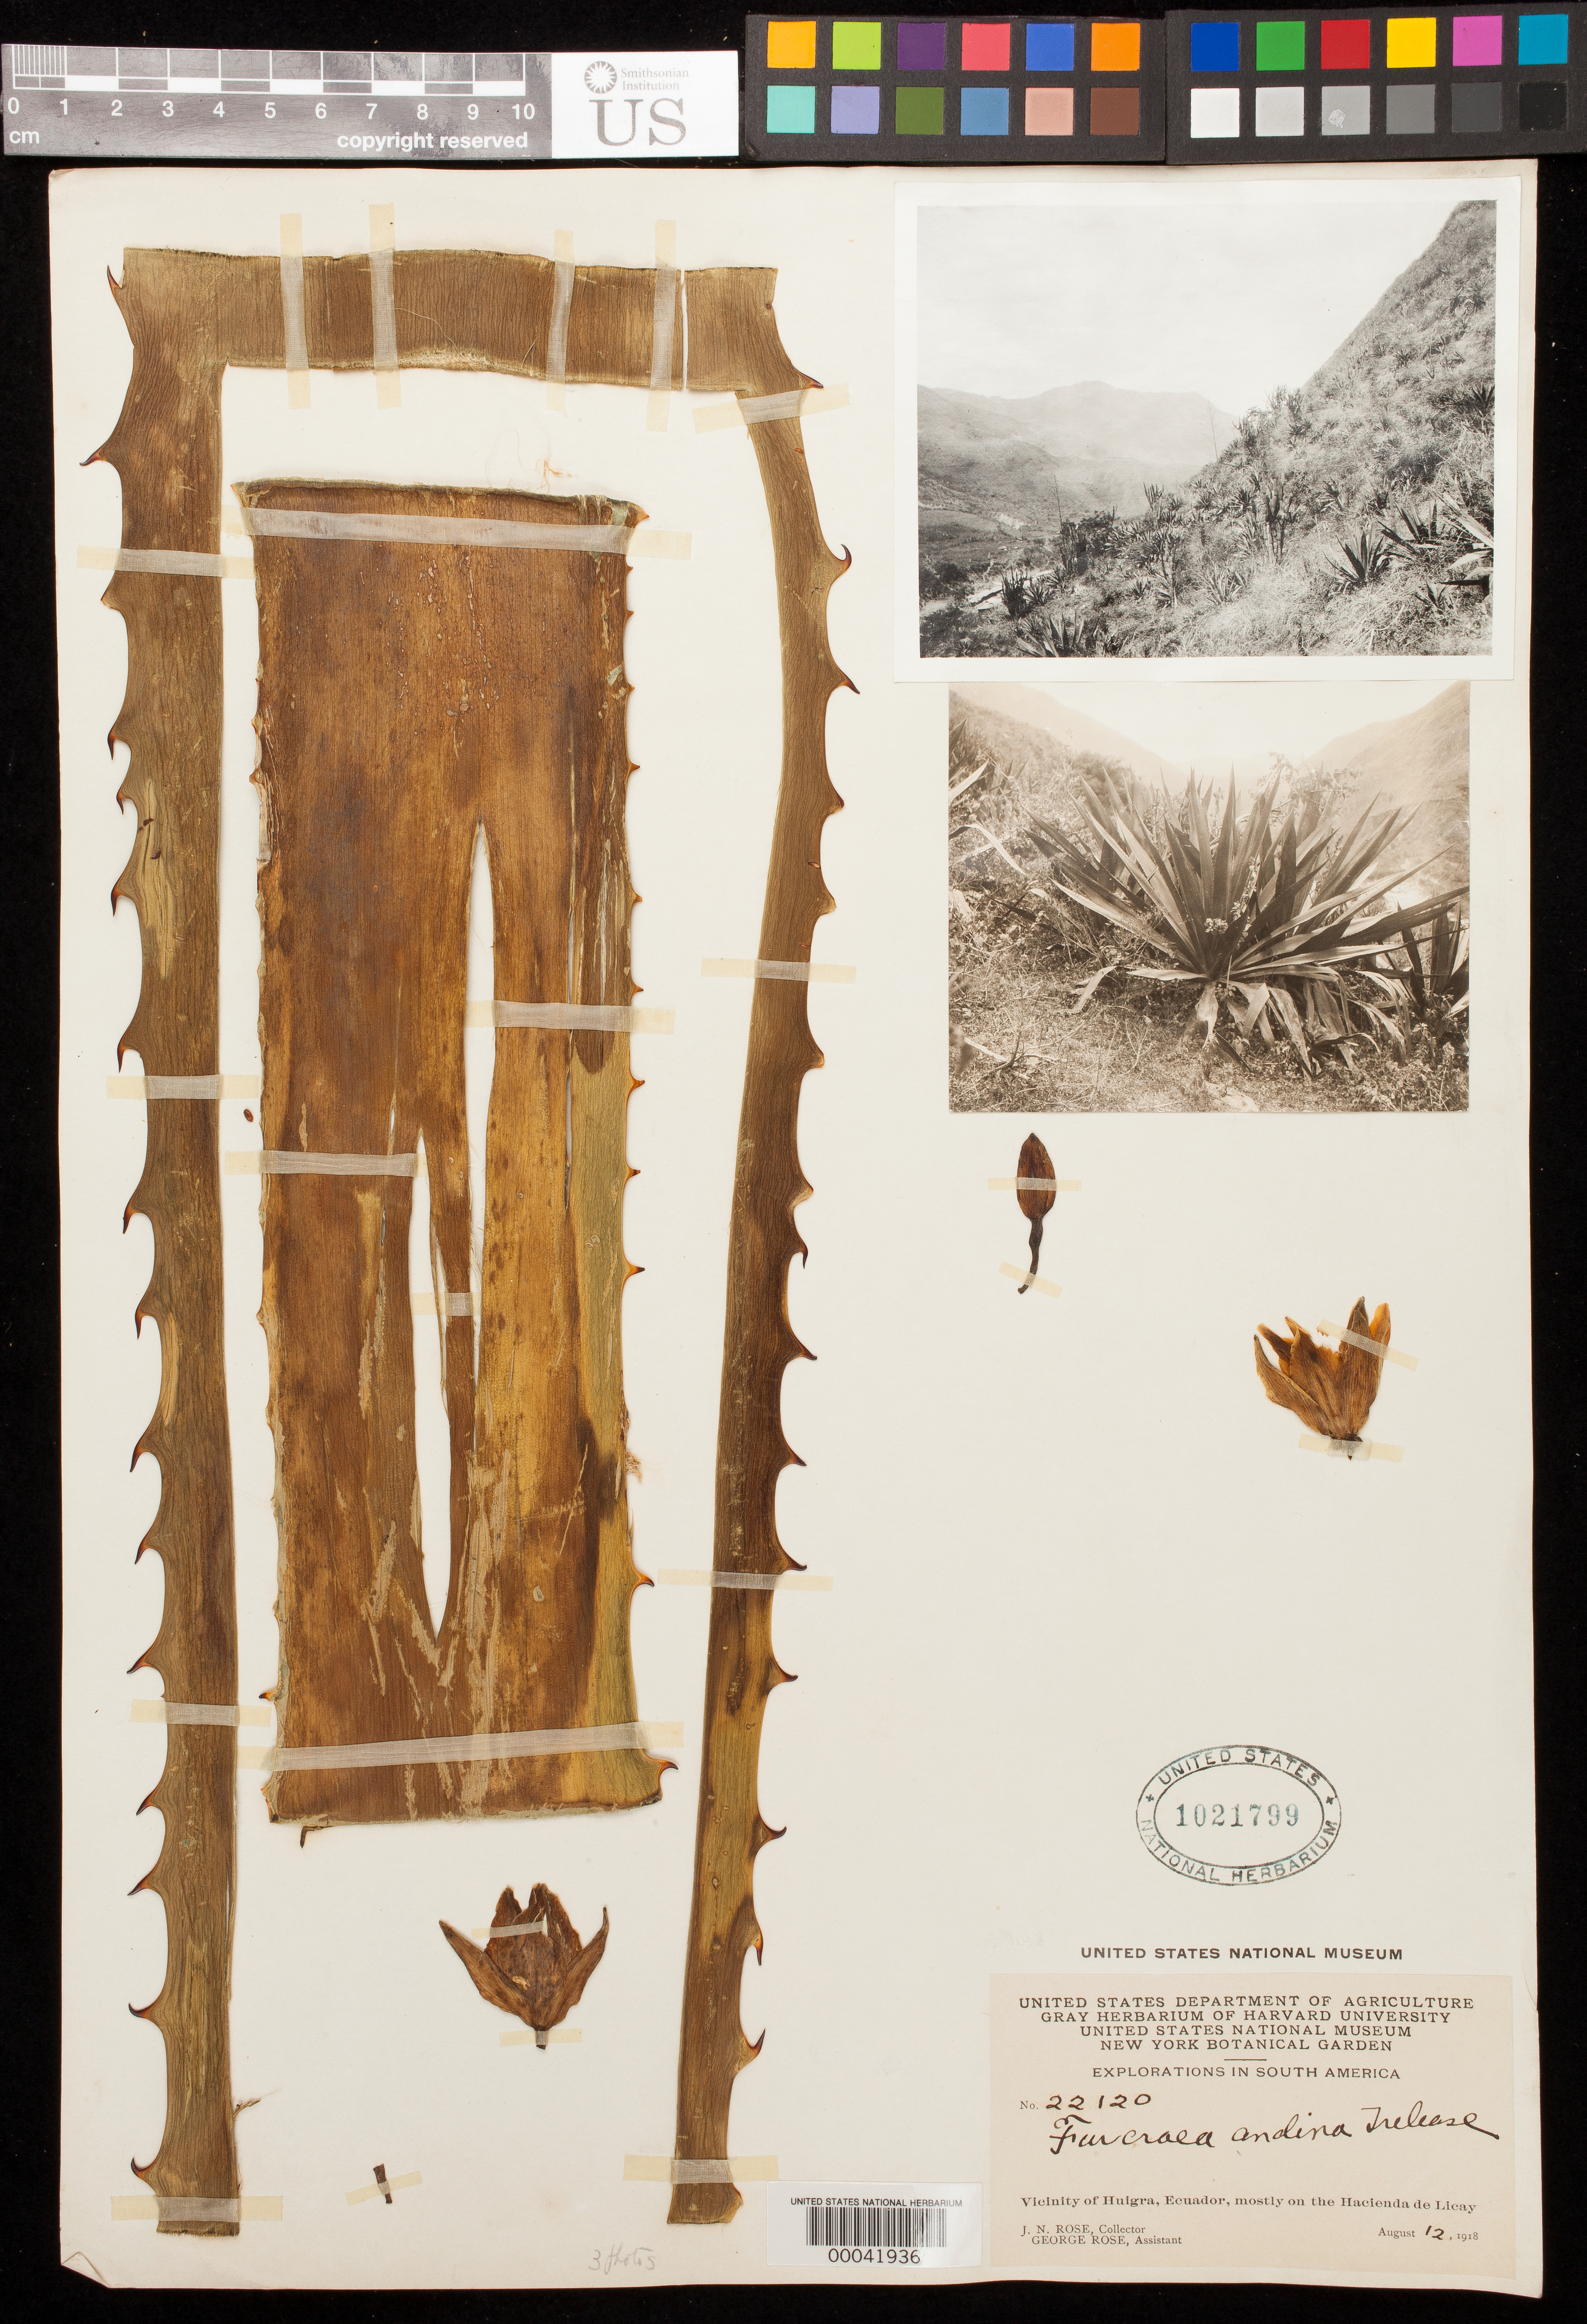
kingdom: Plantae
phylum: Tracheophyta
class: Liliopsida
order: Asparagales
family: Asparagaceae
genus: Furcraea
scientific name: Furcraea andina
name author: Trel.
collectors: J. N. Rose & G. Rose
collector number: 22120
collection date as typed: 12 Aug 1918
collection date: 1918-08-12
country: Ecuador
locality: Vicinity of Huigra, mostly on Hacienda de Licay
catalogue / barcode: US 1021799